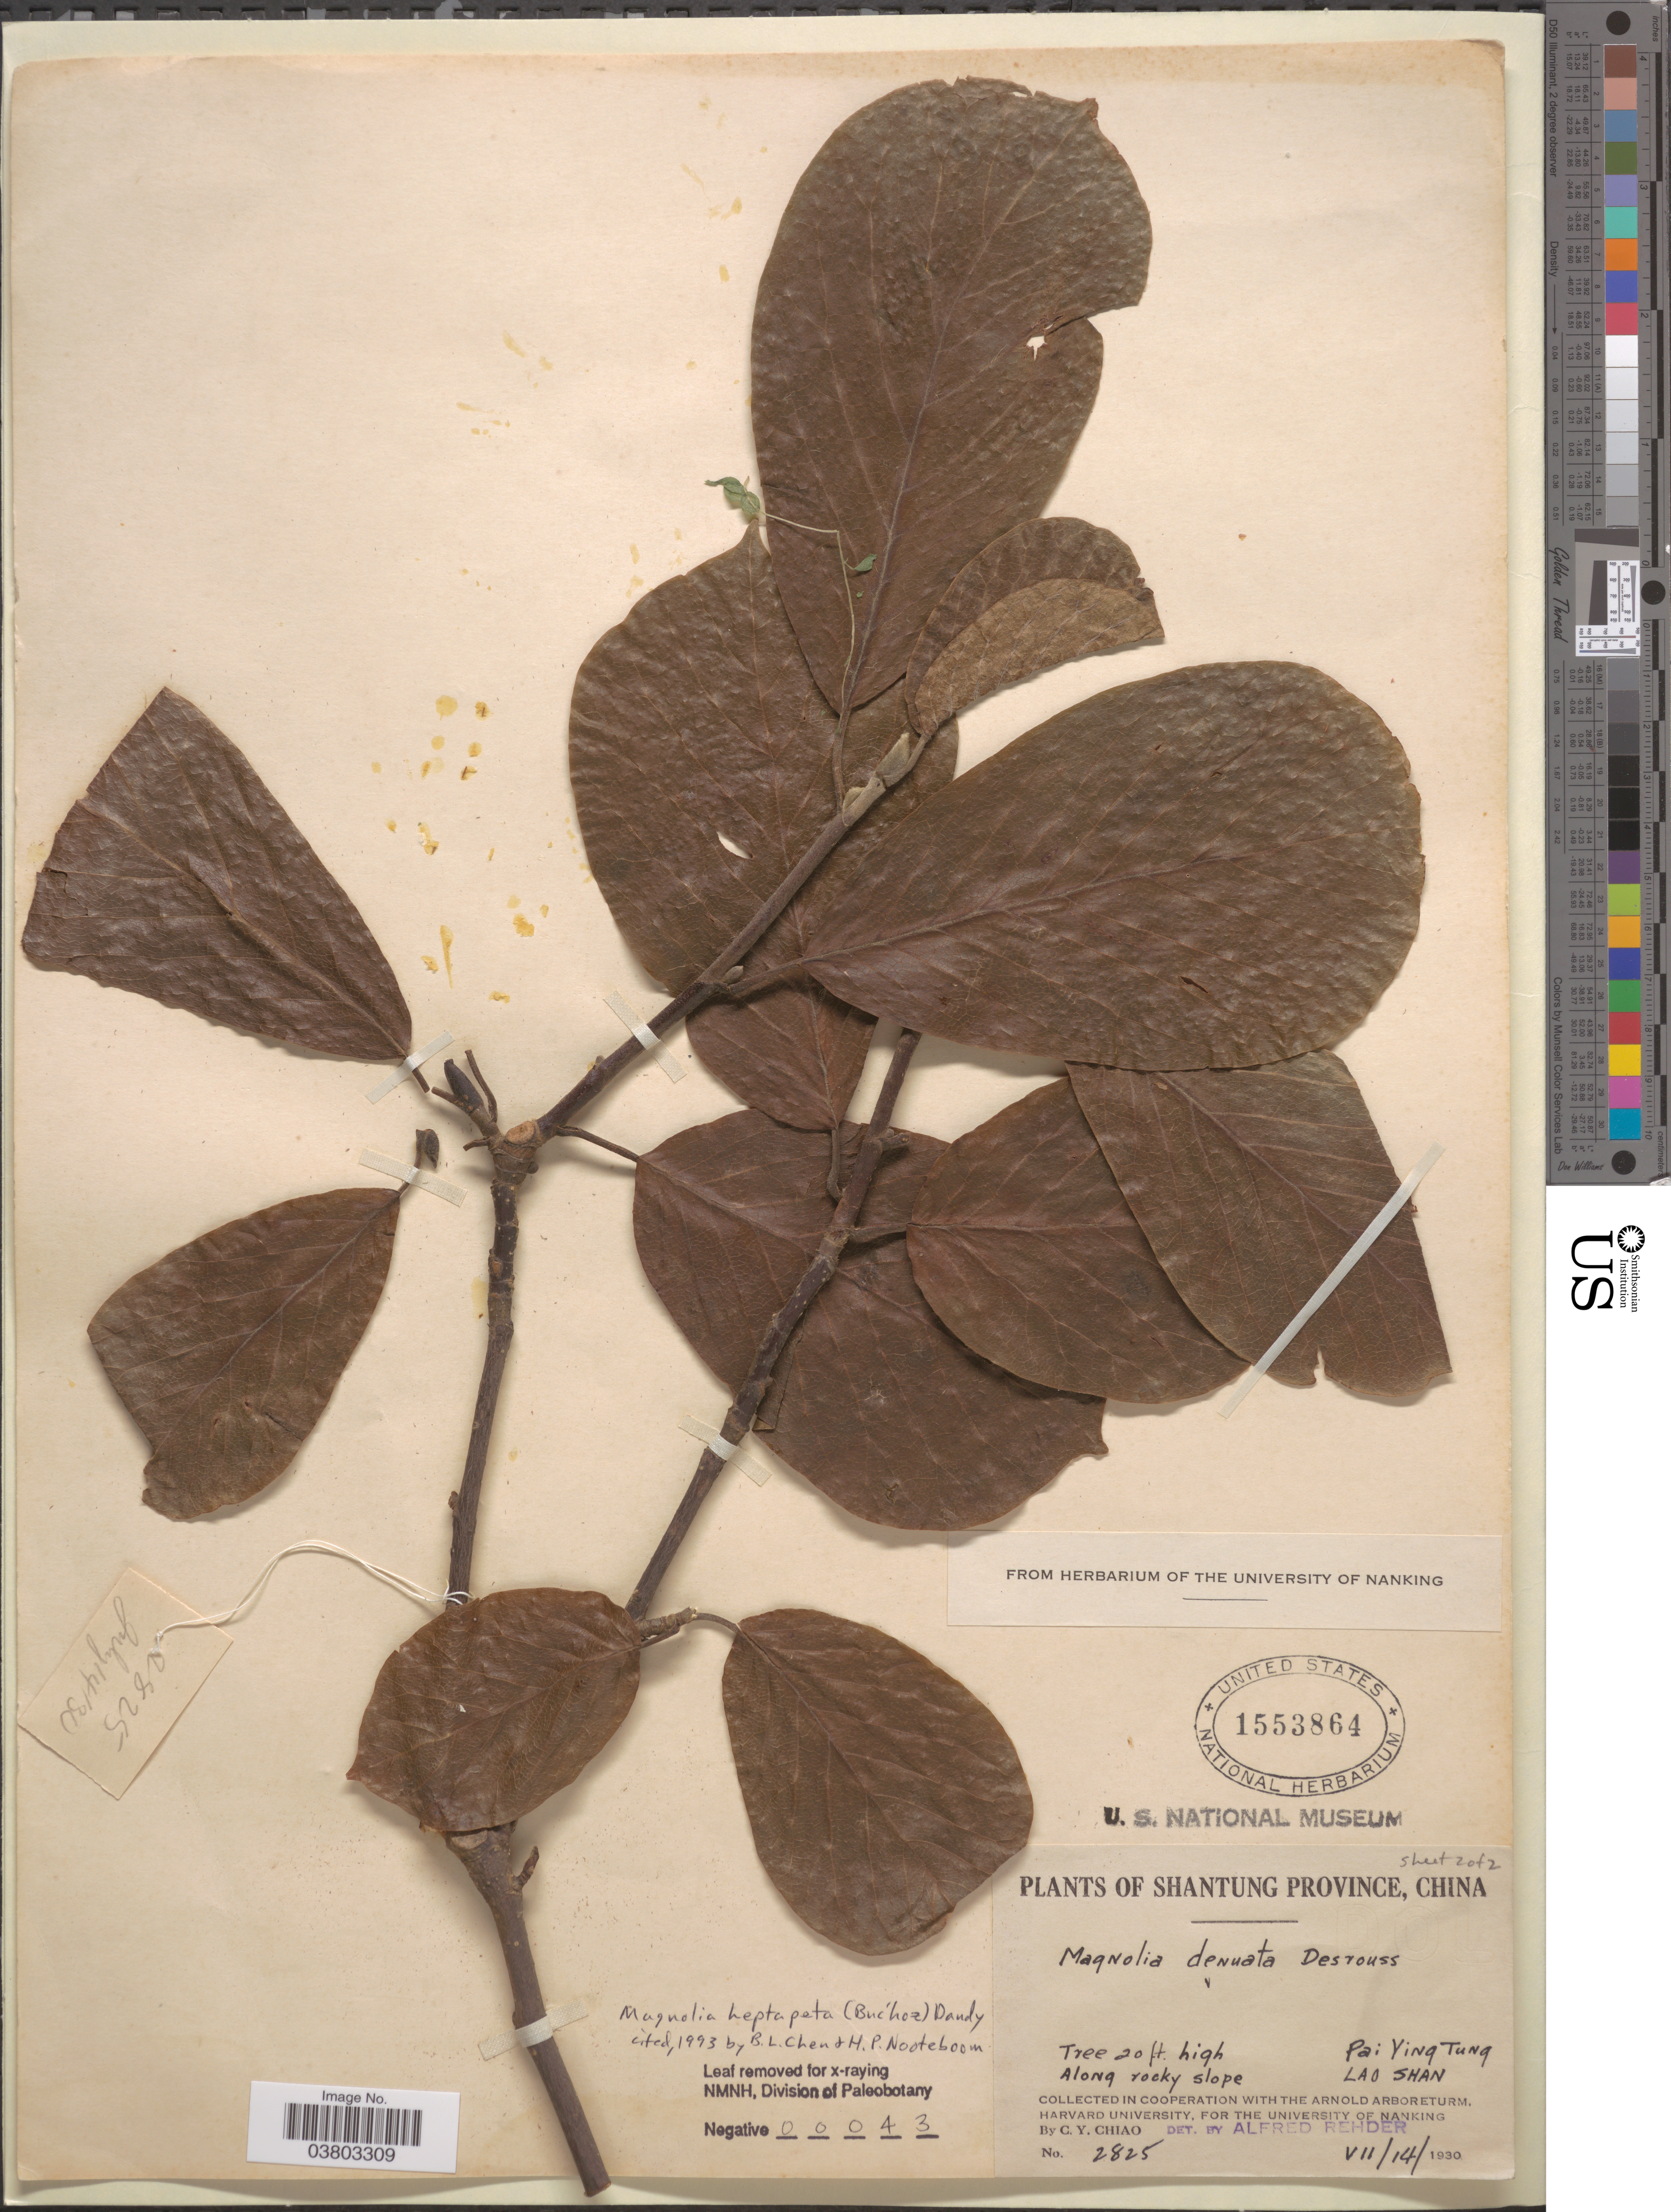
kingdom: Plantae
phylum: Tracheophyta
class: Magnoliopsida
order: Magnoliales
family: Magnoliaceae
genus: Magnolia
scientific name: Magnolia heptapeta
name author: (Buc'hoz) Dandy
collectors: C. Y. Chiao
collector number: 2825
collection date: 1930-07-14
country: China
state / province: Shandong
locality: Shantung Province. Pai Ying Tung. Lao Shan.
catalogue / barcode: US 1553864